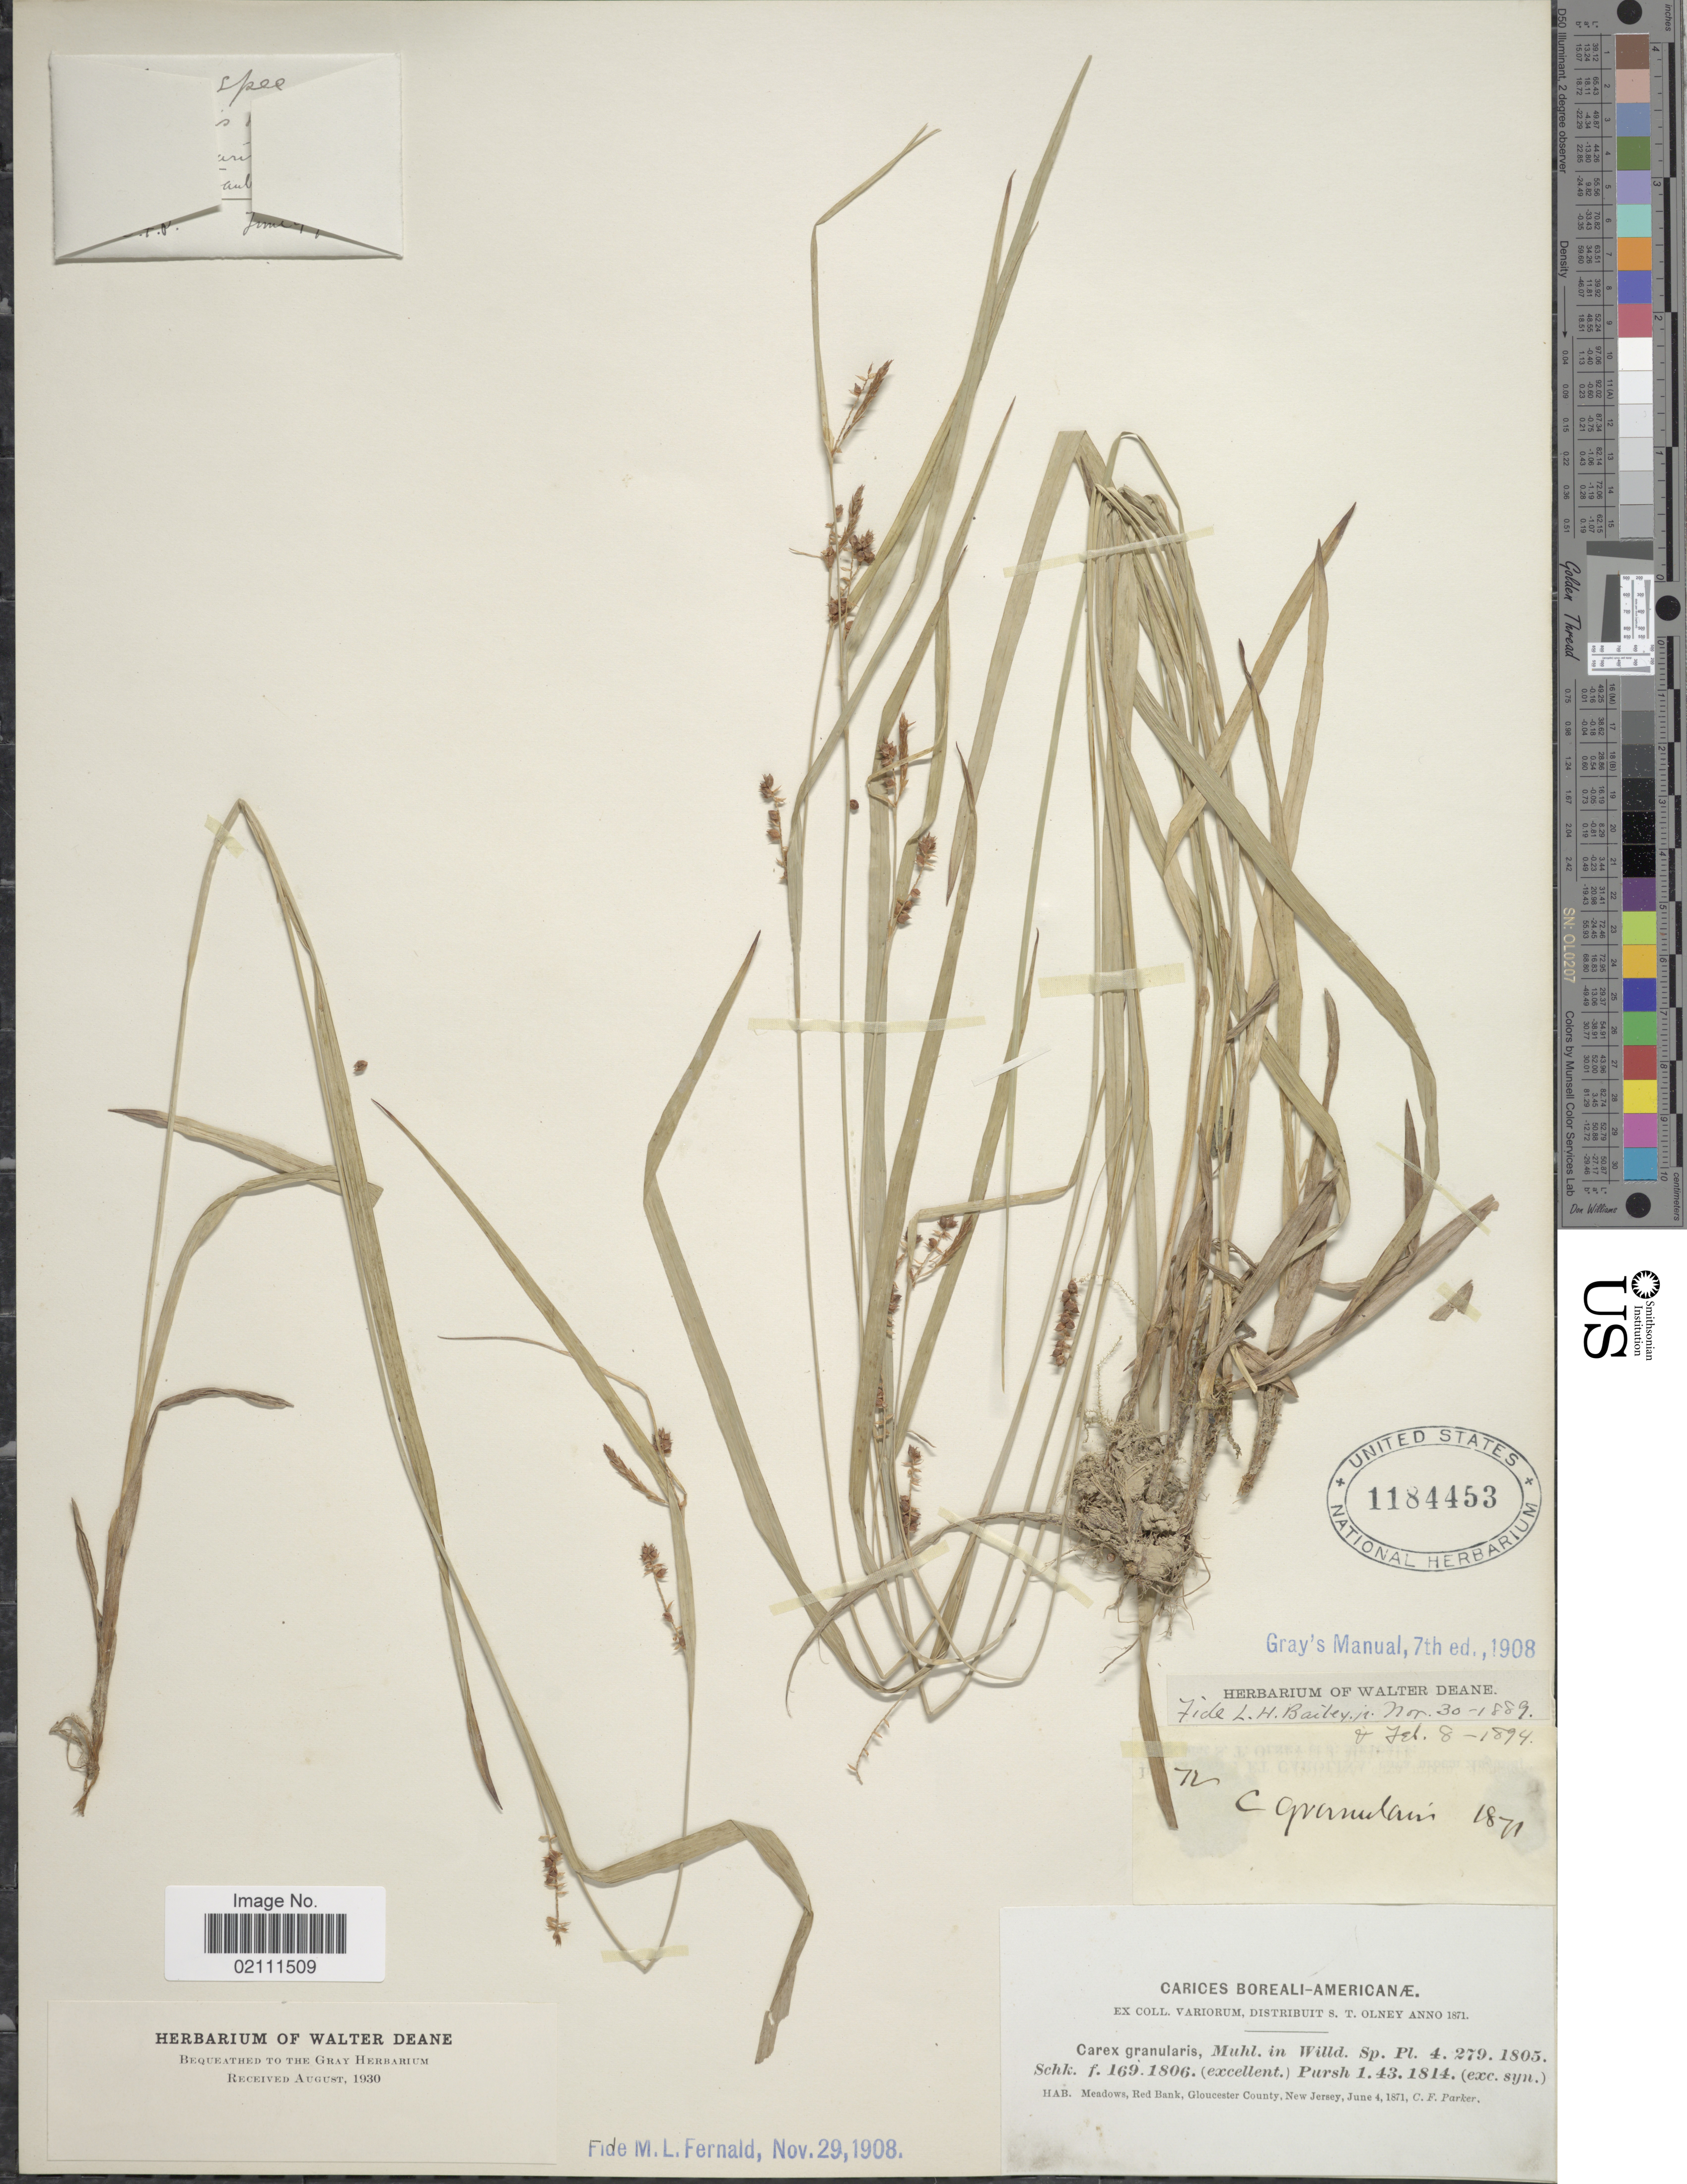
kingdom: Plantae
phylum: Tracheophyta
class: Liliopsida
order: Poales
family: Cyperaceae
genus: Carex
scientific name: Carex granularis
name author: Muhl. ex Willd.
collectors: C. F. Parker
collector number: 72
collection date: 1871-06-04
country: United States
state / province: New Jersey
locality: Carices Boreali-Americanae, Meadows, Red Bank, Gloucester County.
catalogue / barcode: US 1184453